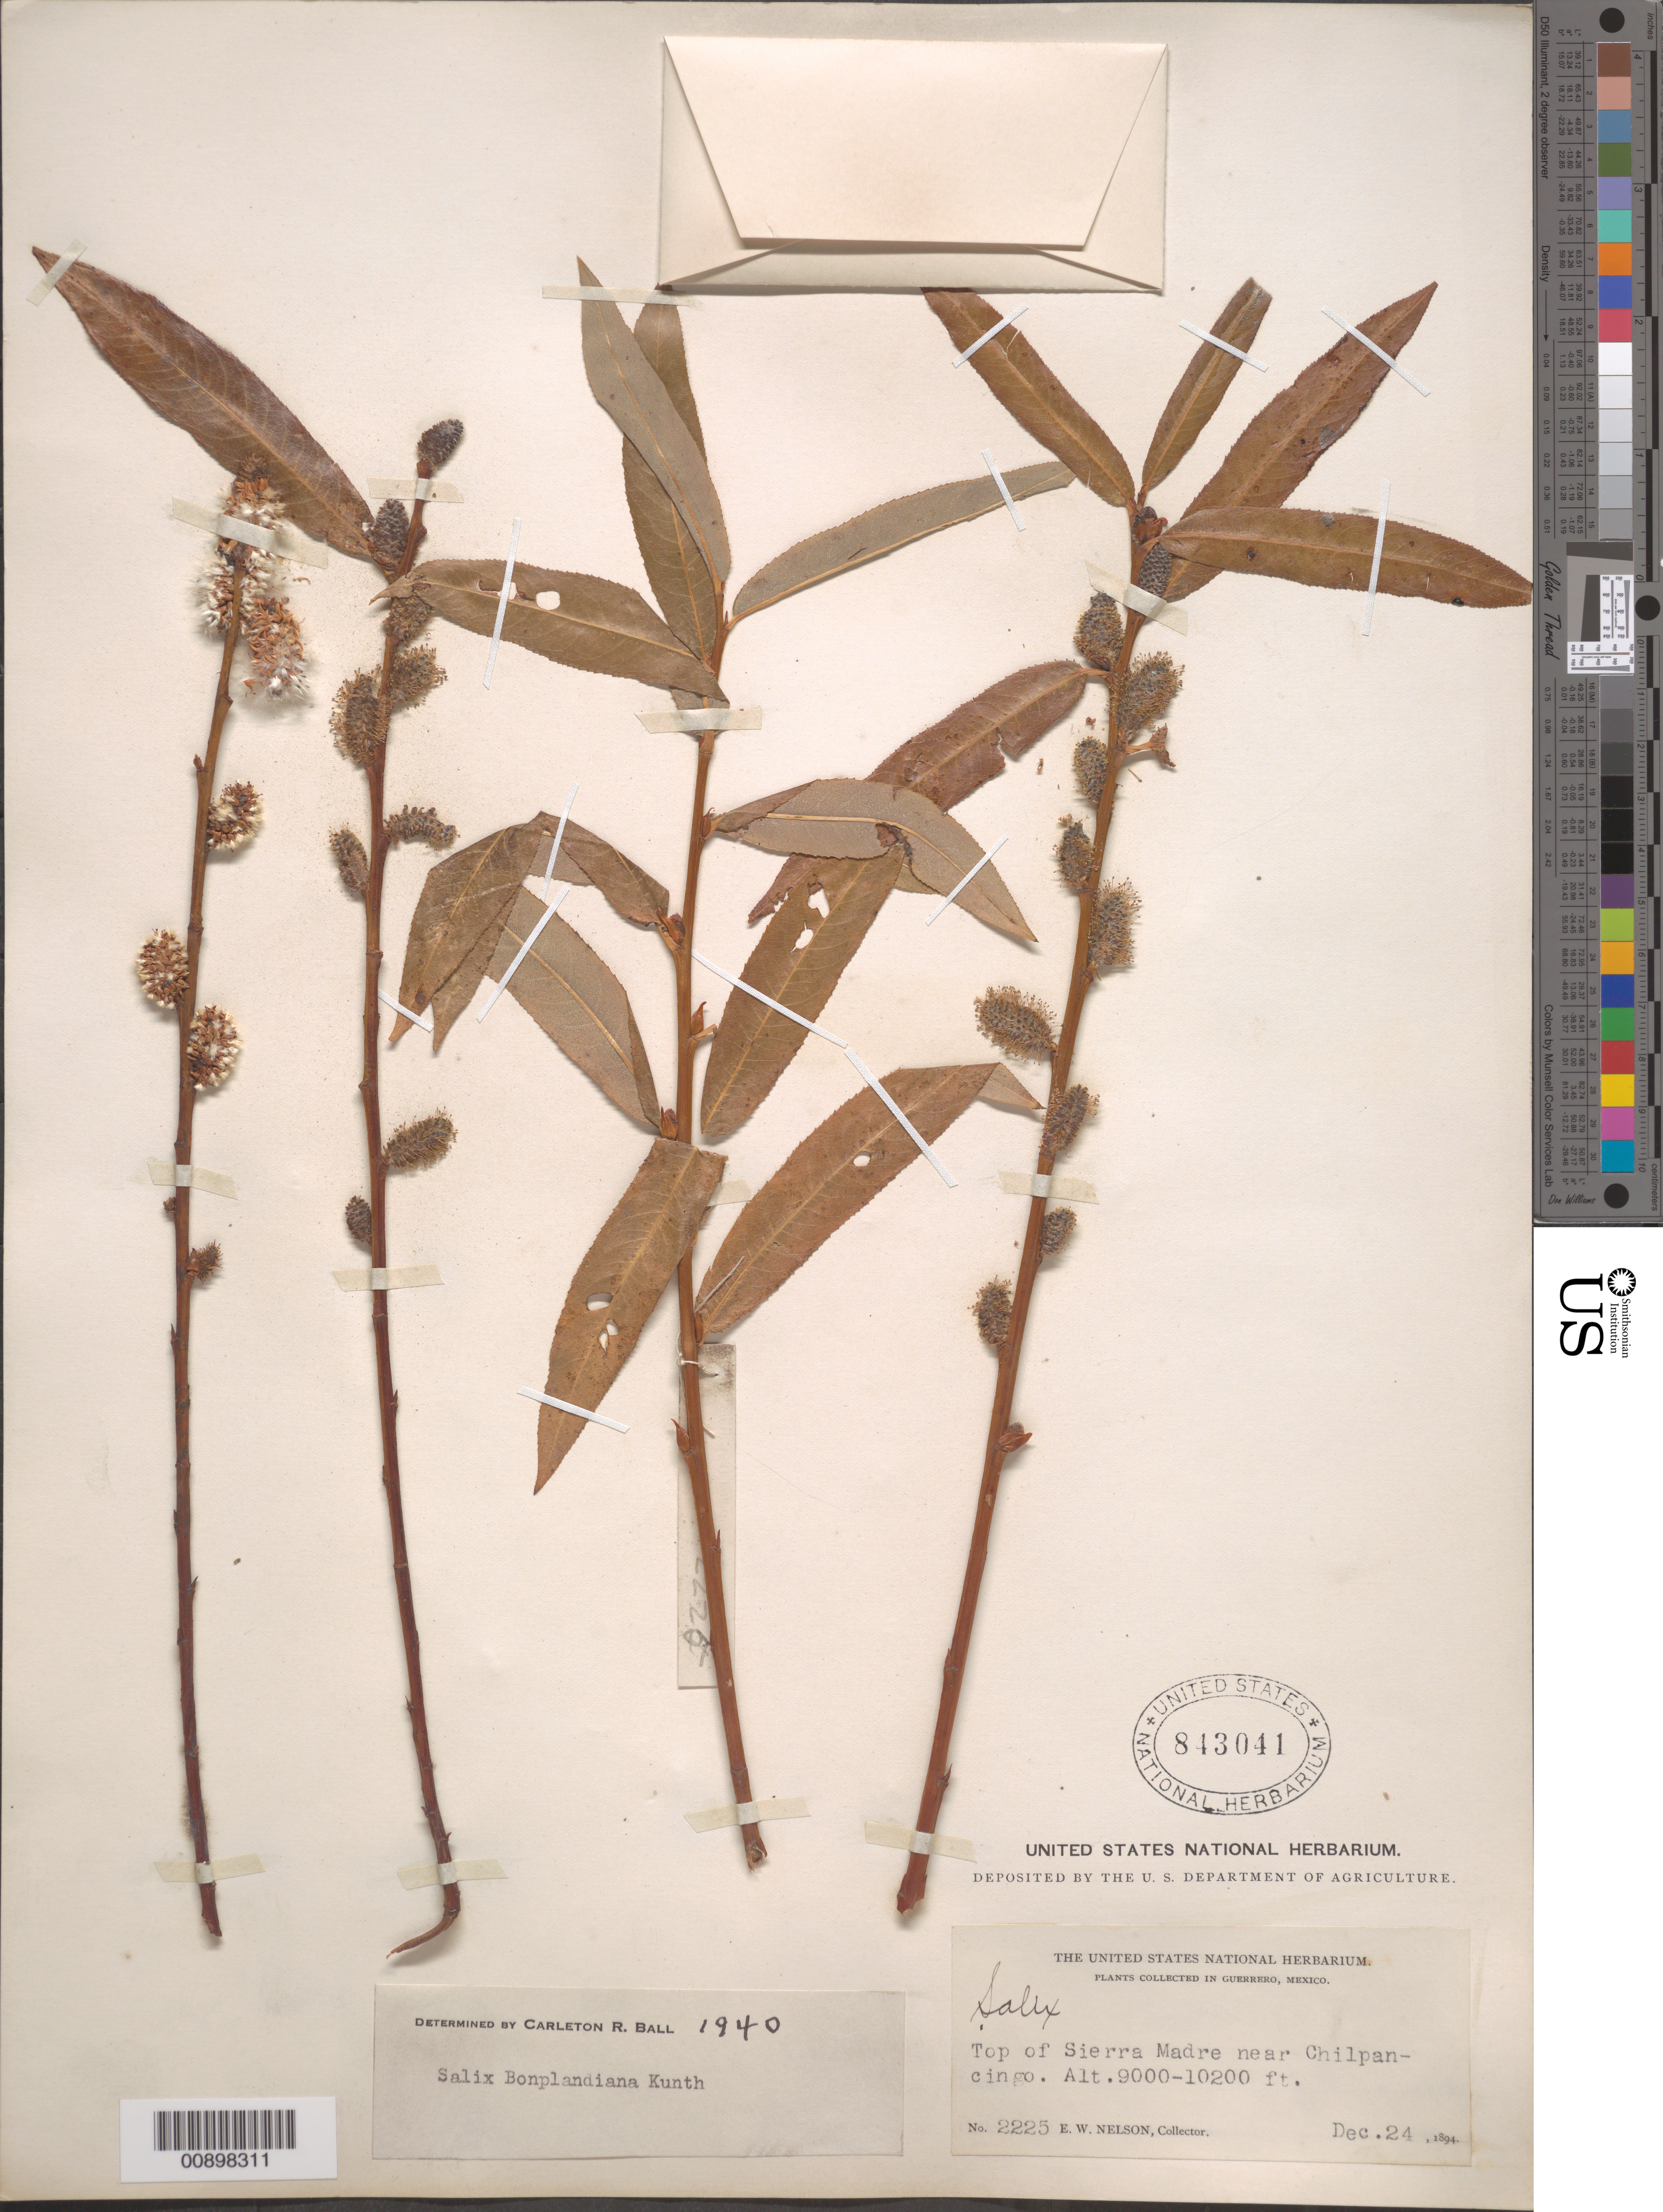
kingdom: Plantae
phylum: Tracheophyta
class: Magnoliopsida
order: Malpighiales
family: Salicaceae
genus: Salix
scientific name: Salix bonplandiana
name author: Kunth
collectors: E. W. Nelson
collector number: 2225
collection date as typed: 24 Dec 1894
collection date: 1894-12-24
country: Mexico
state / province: Guerrero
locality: Top of Sierra Madre near Chilpancingo, Guerrero.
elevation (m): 2743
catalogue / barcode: US 843041